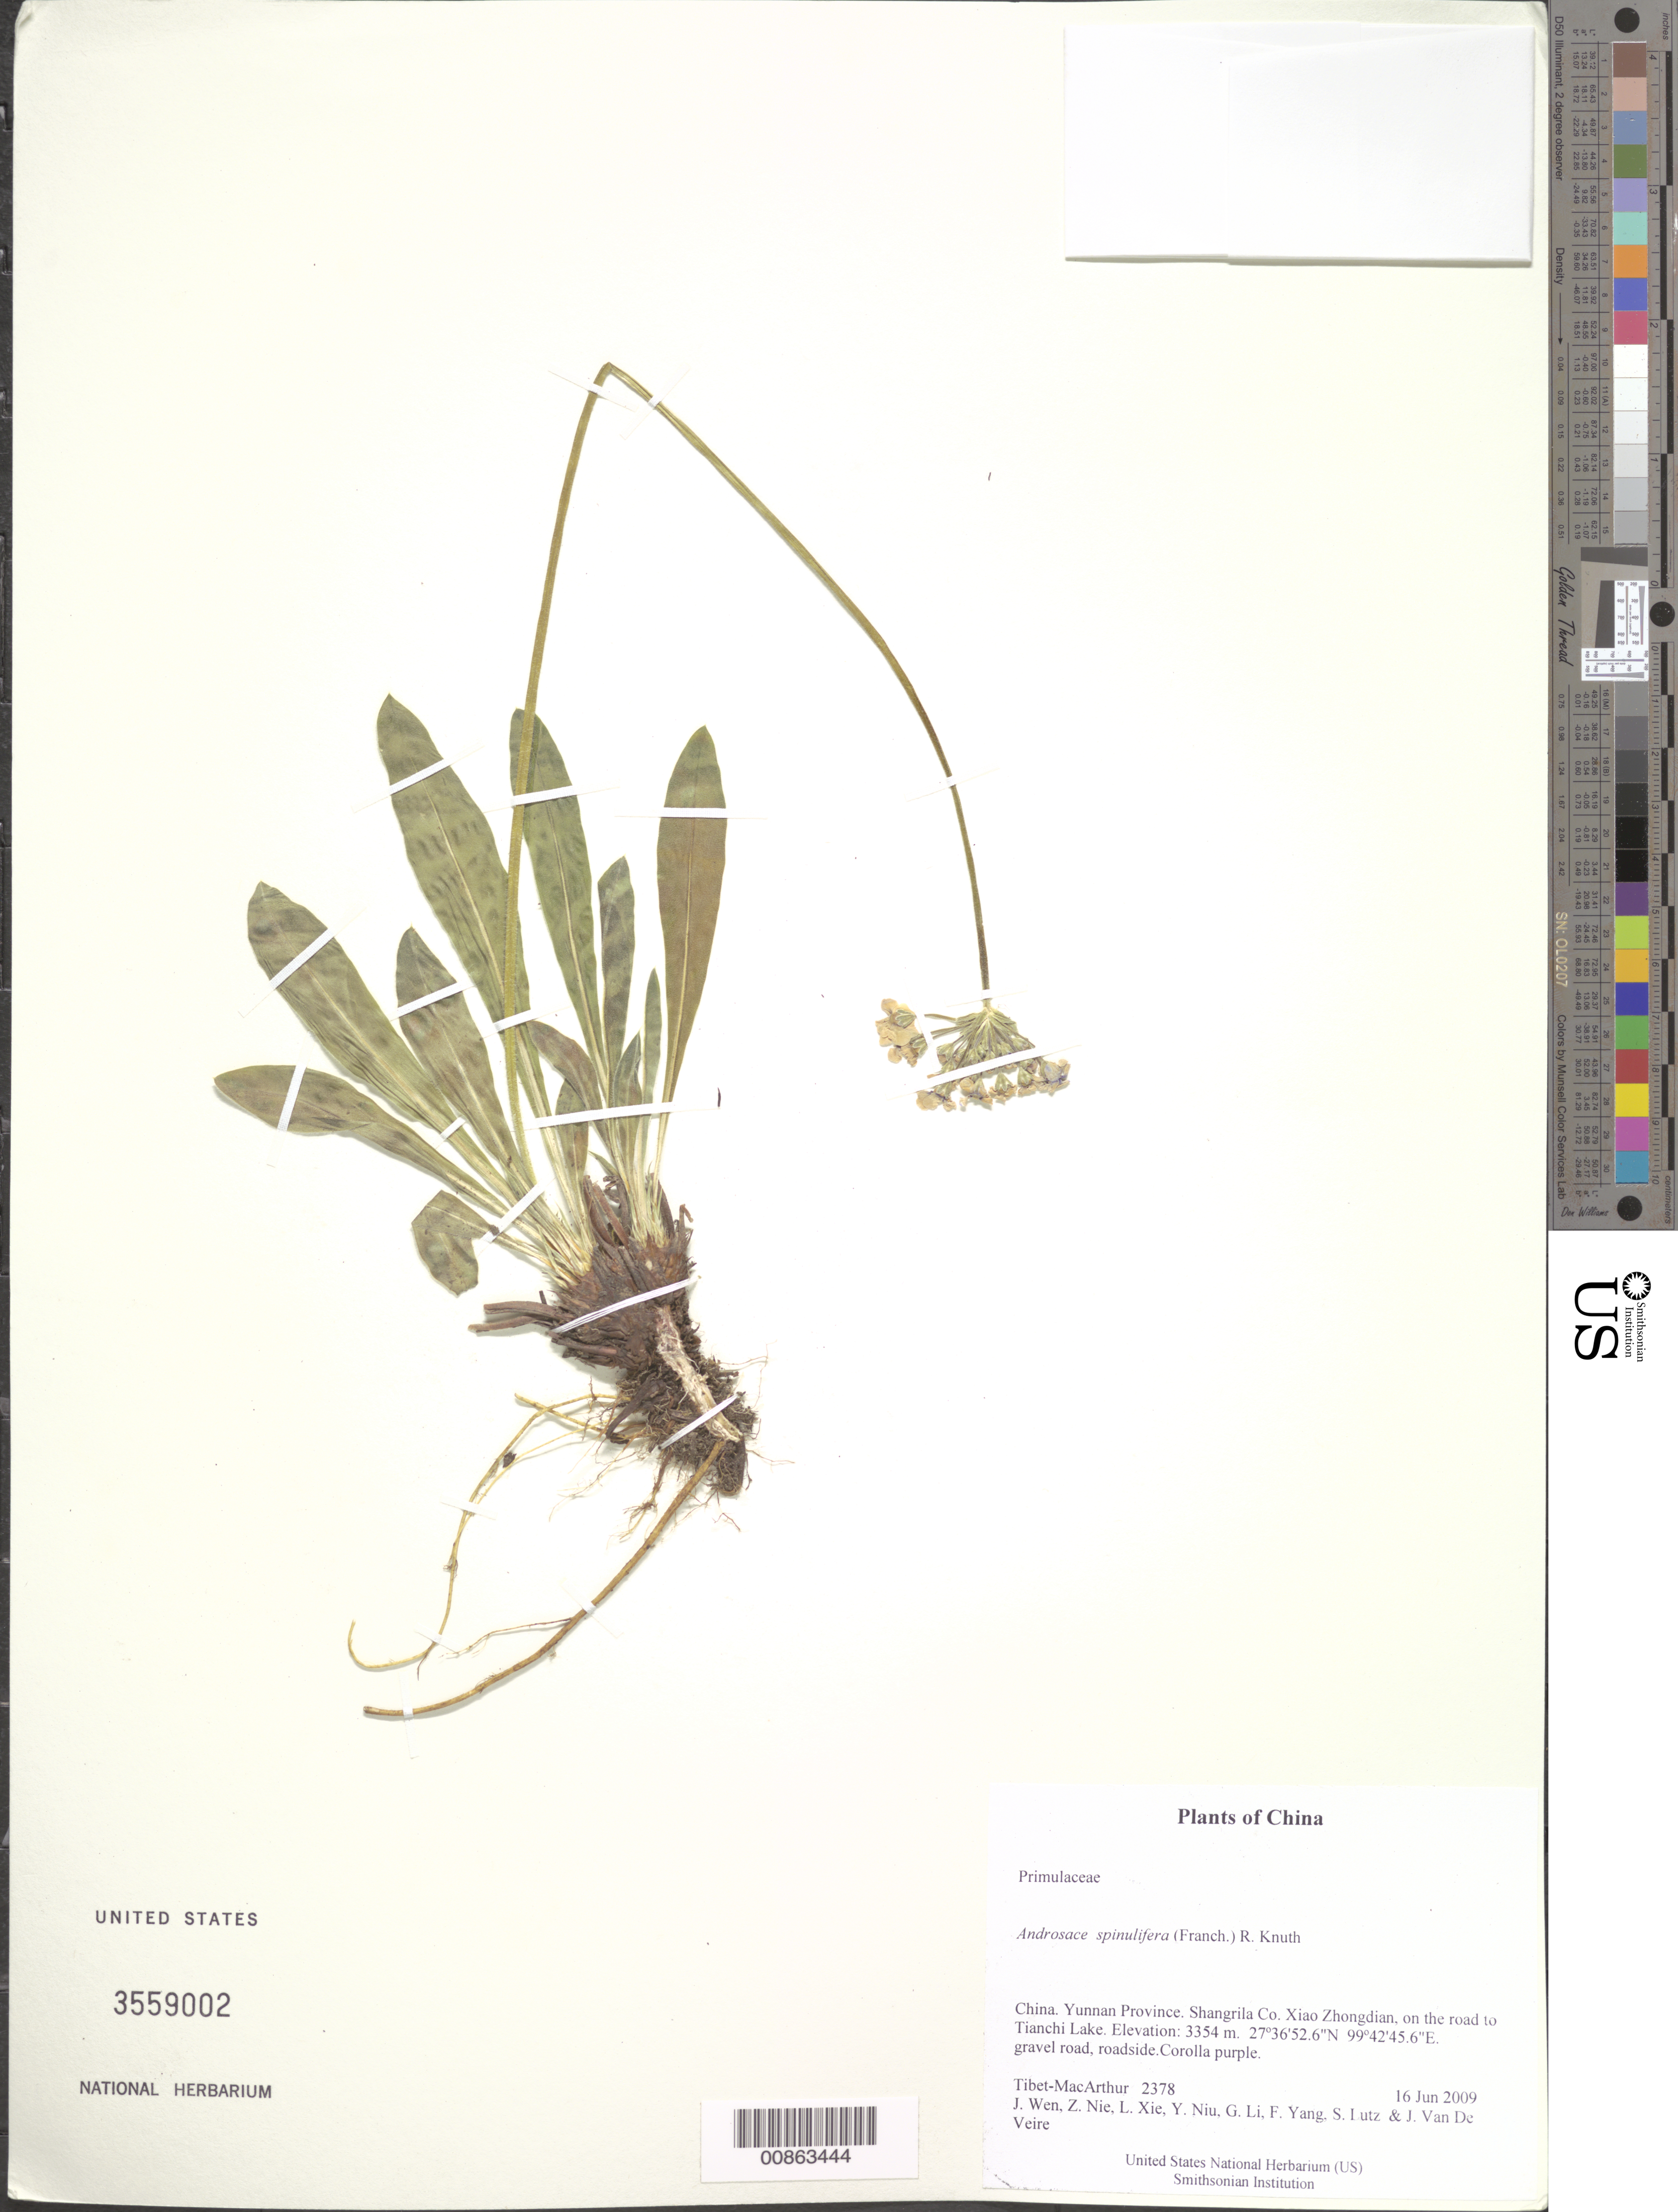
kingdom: Plantae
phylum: Tracheophyta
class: Magnoliopsida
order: Ericales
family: Primulaceae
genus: Androsace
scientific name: Androsace spinulifera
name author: (Franch.) R. Knuth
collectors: Tibet-MacArthur, J. Wen, Z. Nie, L. Xie, Y. Niu, G. Li, F. Yang, S. Lutz & J. Van De Veire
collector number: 2378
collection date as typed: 16 Jun 2009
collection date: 2009-06-16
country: China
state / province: Yunnan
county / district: Shangrila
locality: Xiao Zhongdian, on the road to Tianchi Lake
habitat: gravel road, roadside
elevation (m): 3354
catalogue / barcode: US 3559002